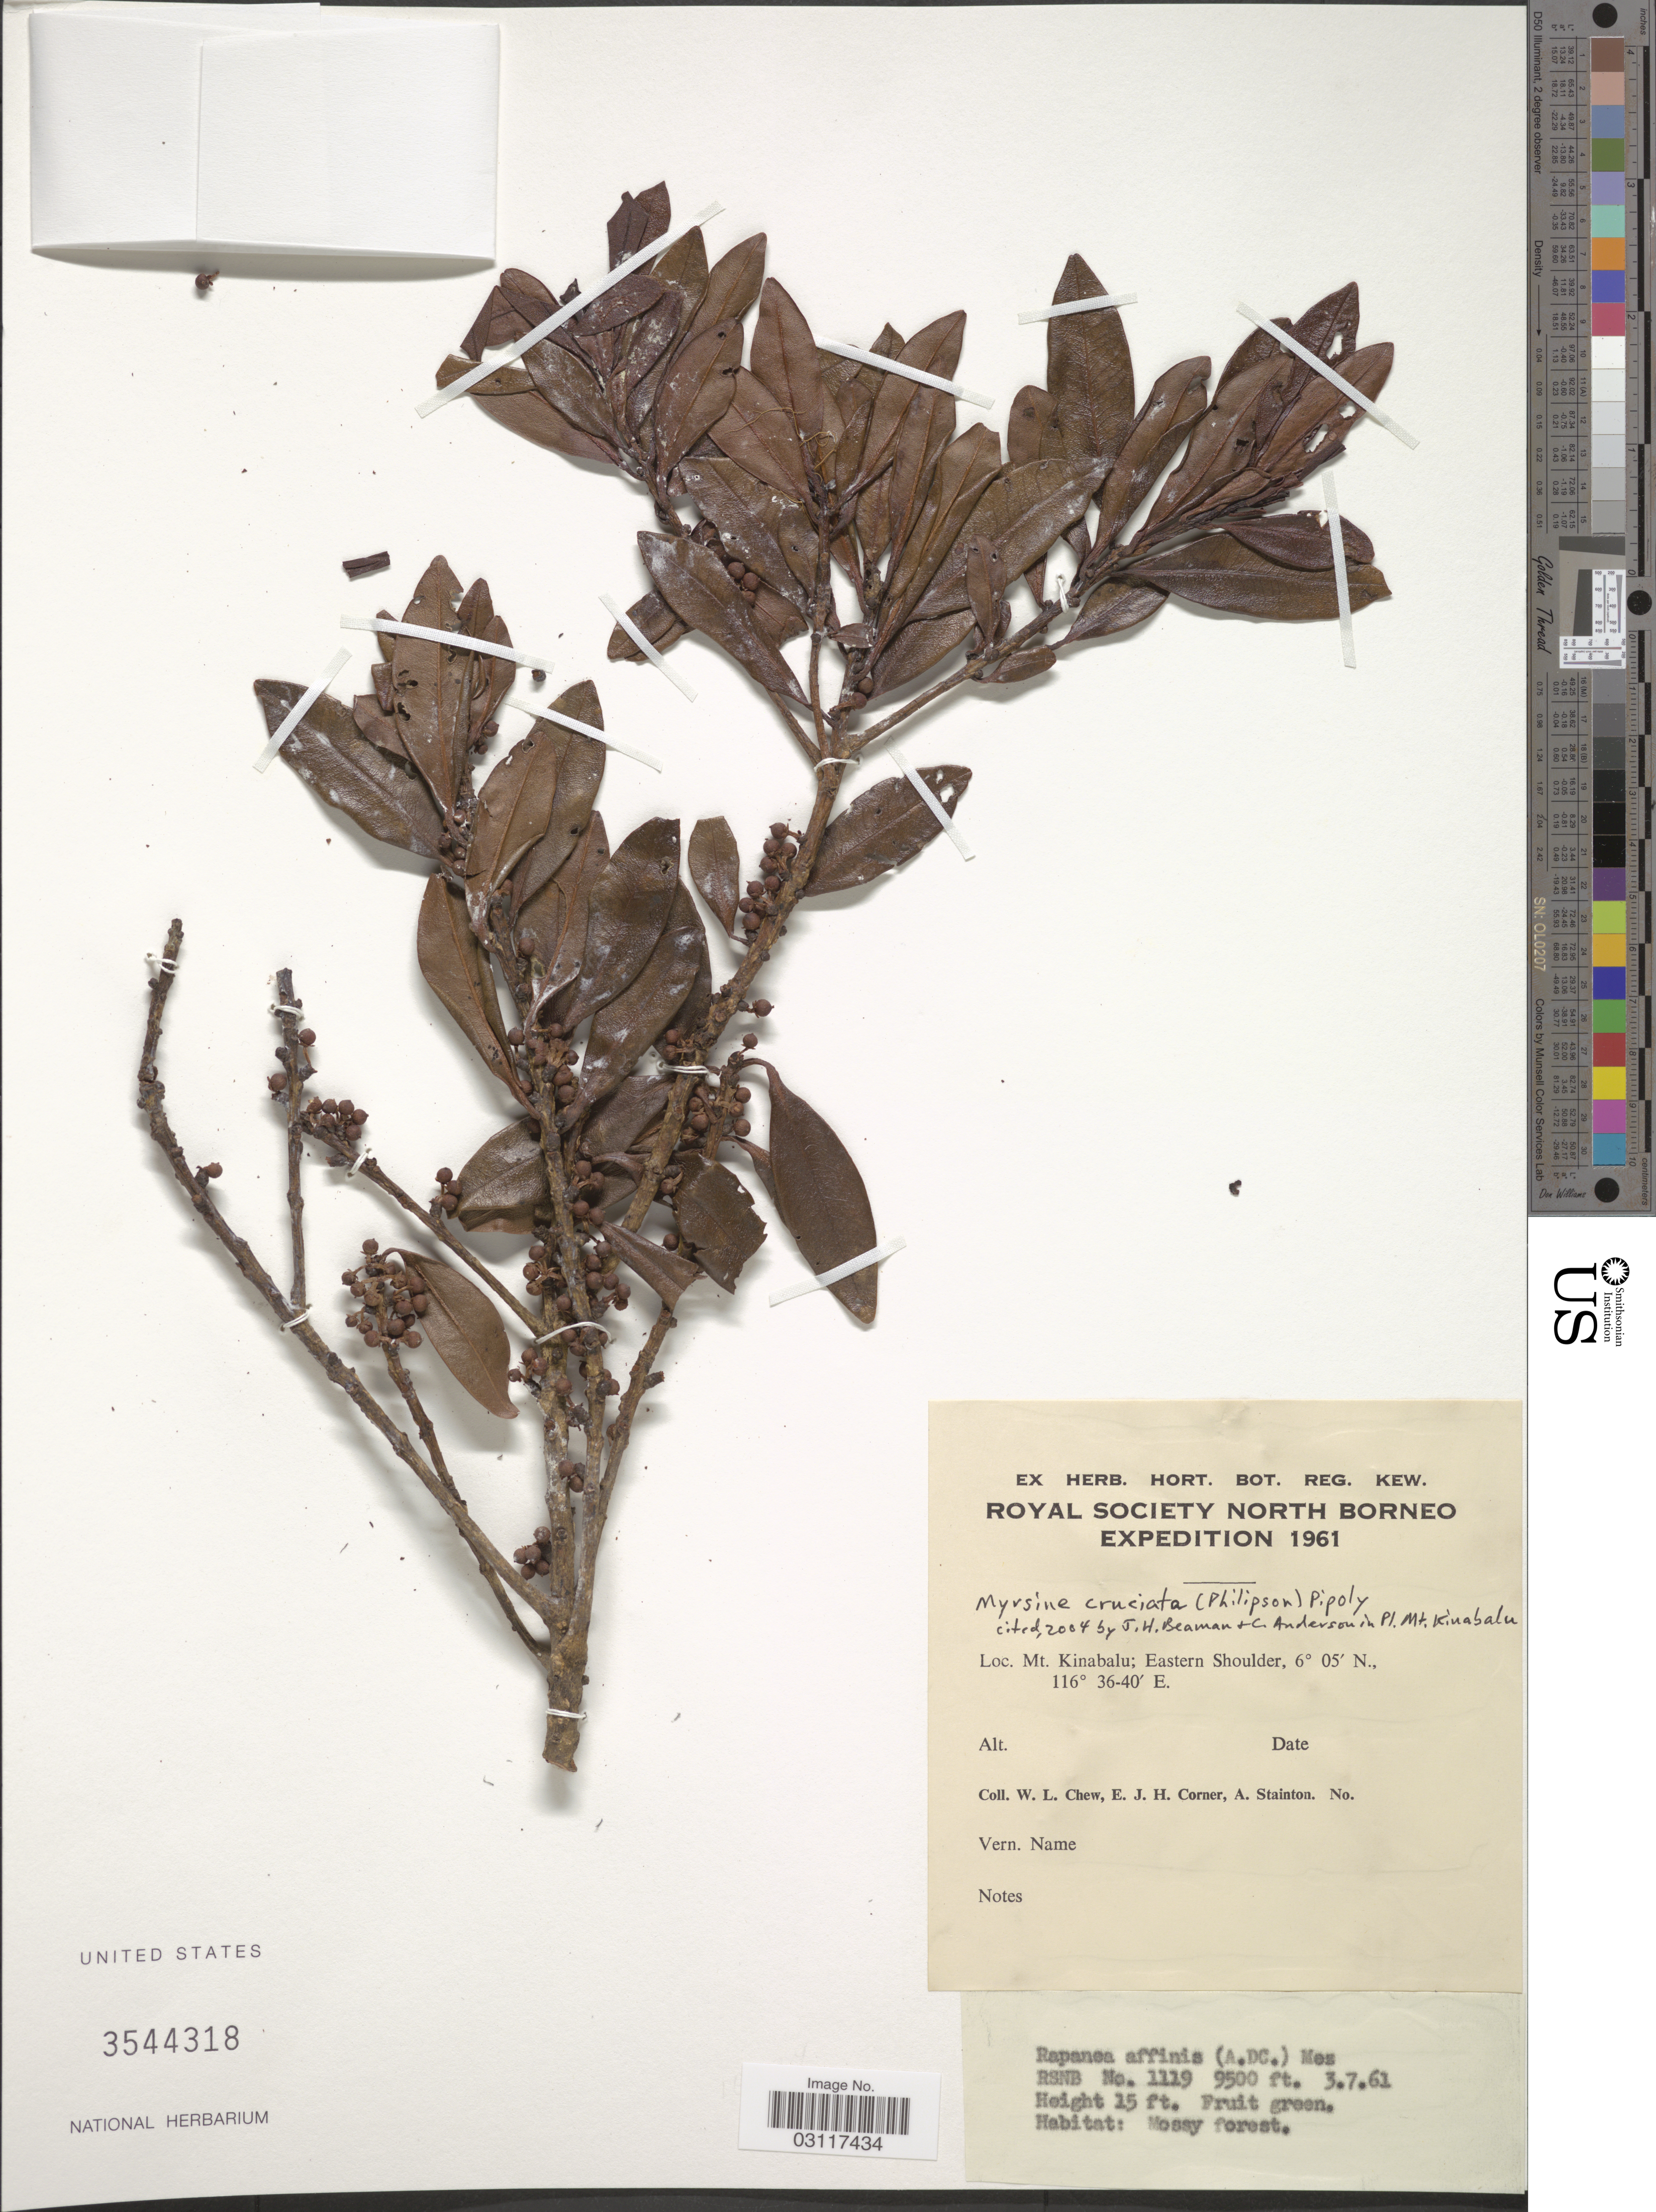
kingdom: Plantae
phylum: Tracheophyta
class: Magnoliopsida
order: Ericales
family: Primulaceae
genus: Myrsine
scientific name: Myrsine cruciata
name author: (Philipson) Pipoly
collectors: W. Chew, E. Corner & A. Stainton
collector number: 1119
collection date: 1961-07-03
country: Malaysia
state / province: Sabah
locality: Royal Society North Borneo, Mt. Kinabalu: Eastern Shoulder.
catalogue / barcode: US 3544318